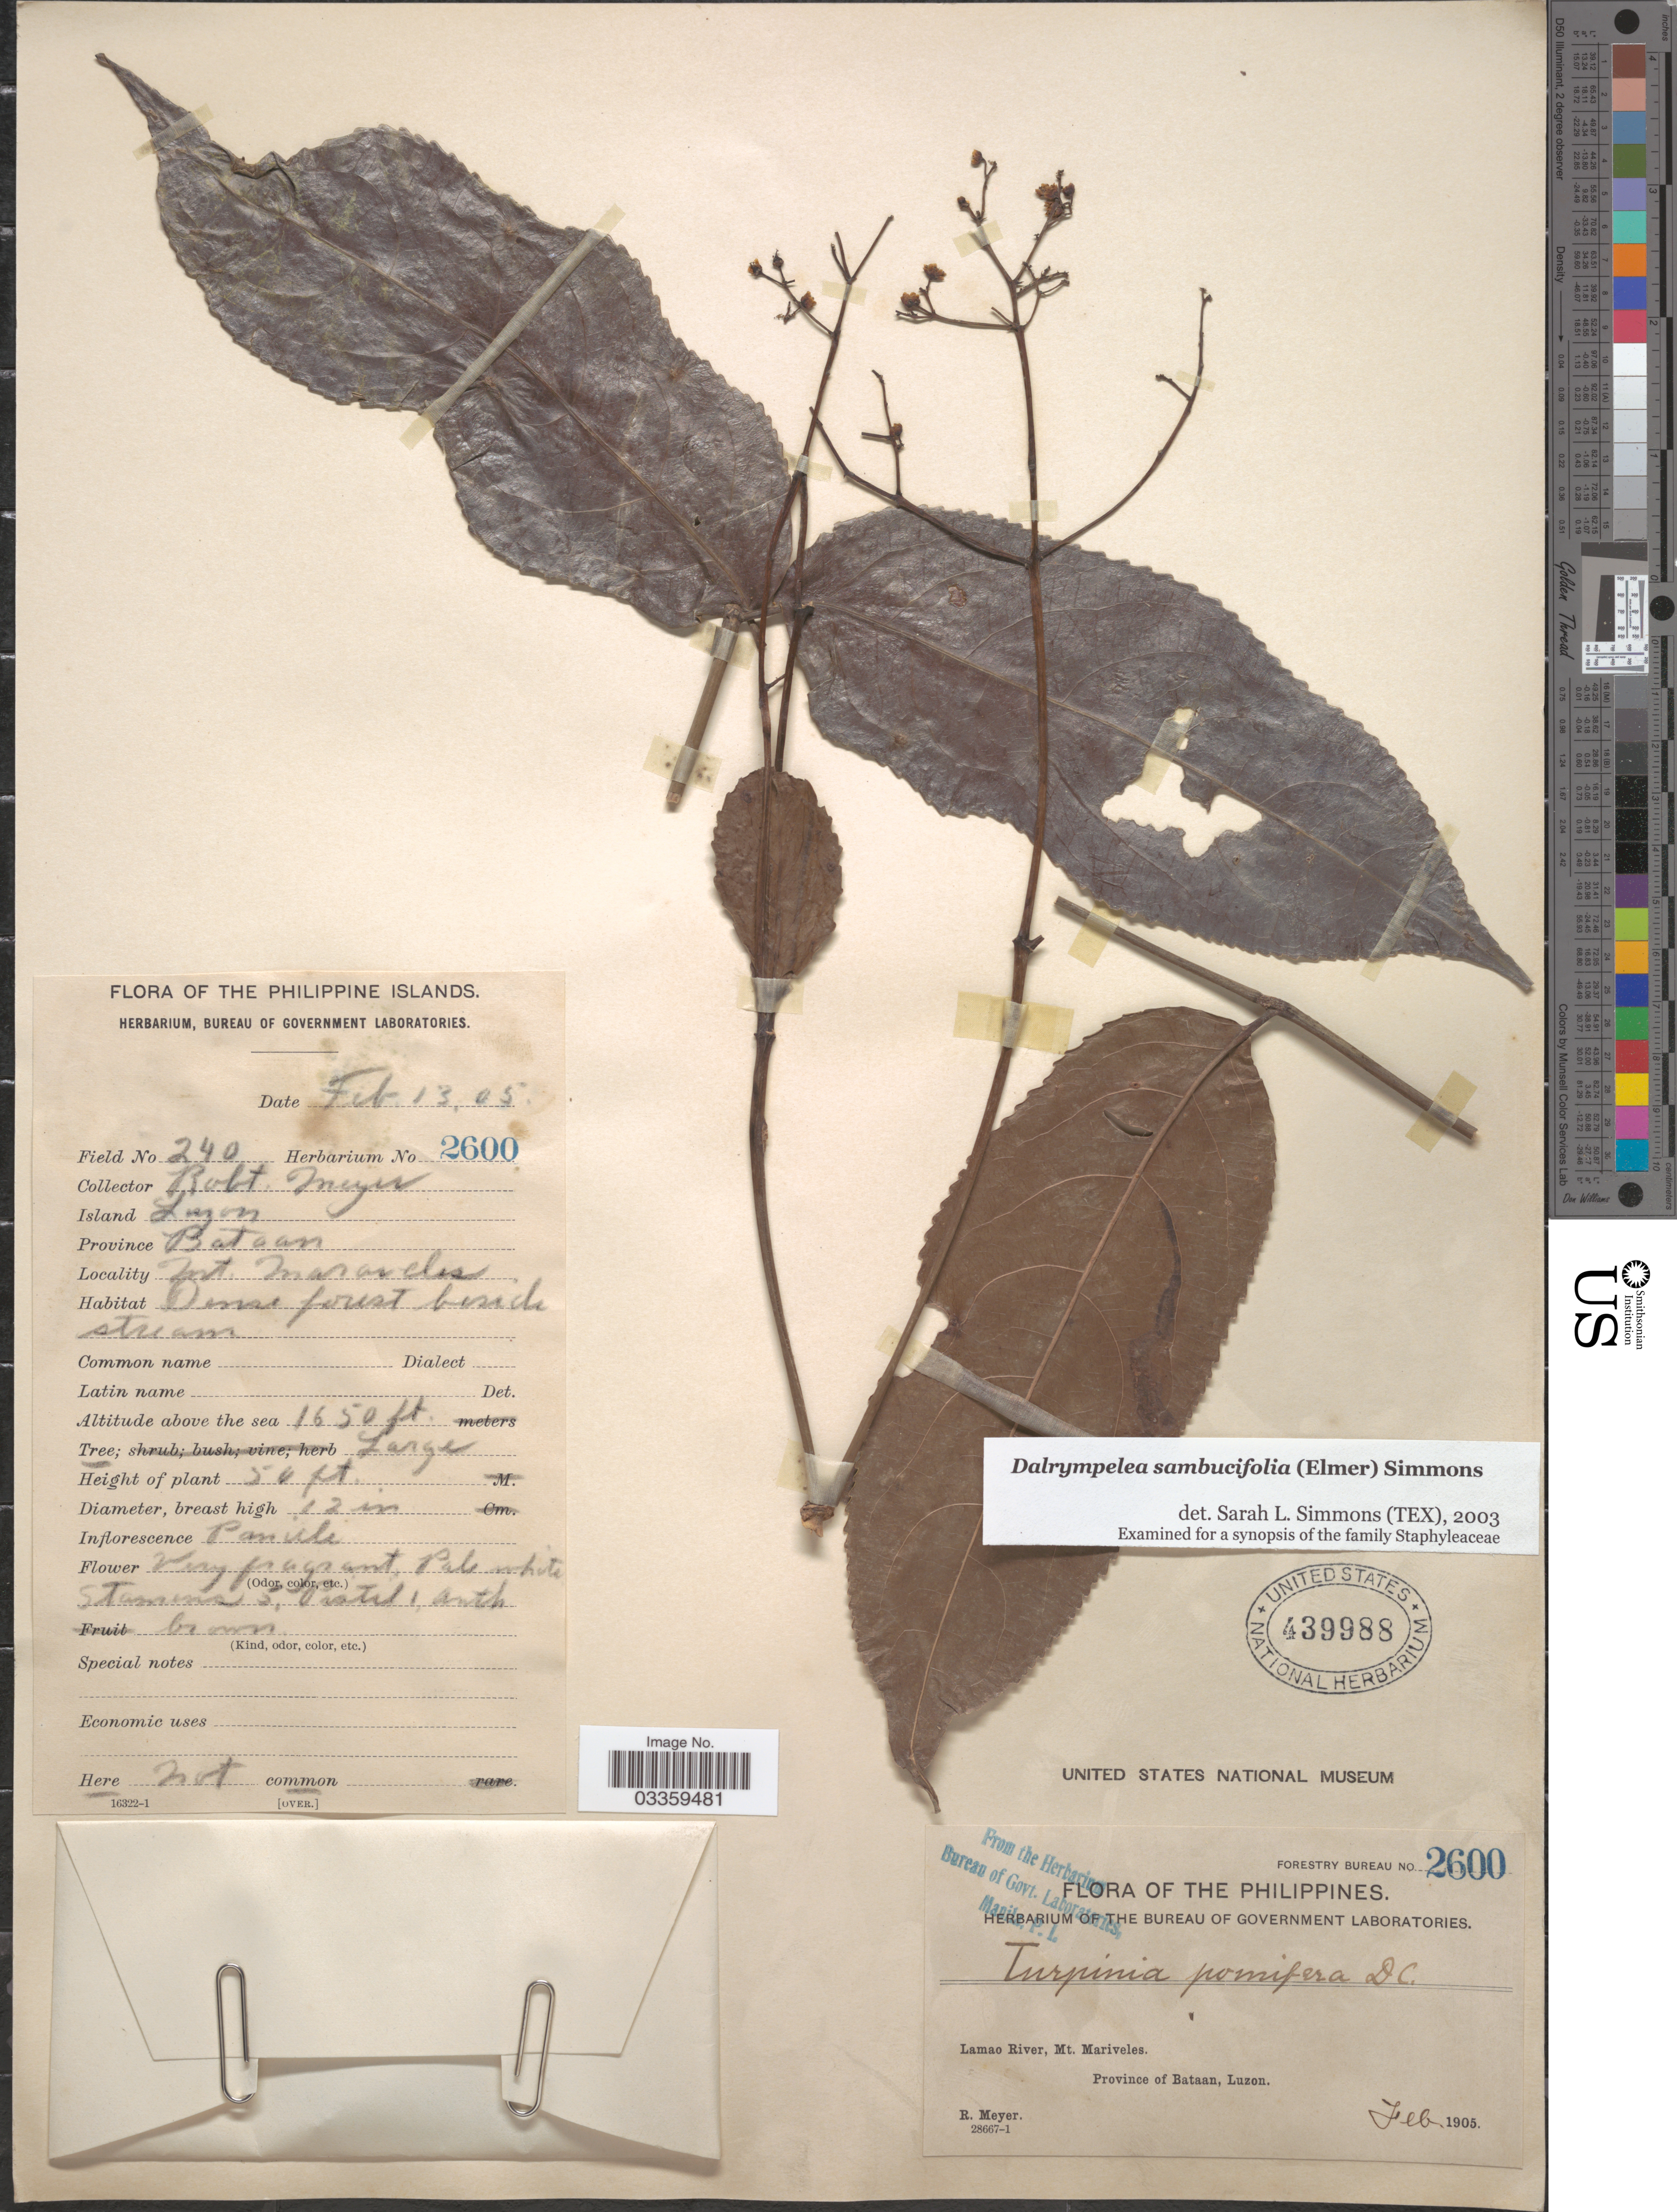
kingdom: Plantae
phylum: Tracheophyta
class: Magnoliopsida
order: Crossosomatales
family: Staphyleaceae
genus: Dalrympelea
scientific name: Dalrympelea sphaerocarpa var. sphaerocarpa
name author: (Hassk.) Nor-Ezzaw.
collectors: R. Meyer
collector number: Forestry Bureau 2600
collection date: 1905-02-13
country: Philippines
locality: Philippine Islands. Lamao River, Mt. Mariveles. Province of Bataan.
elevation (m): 503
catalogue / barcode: US 439988